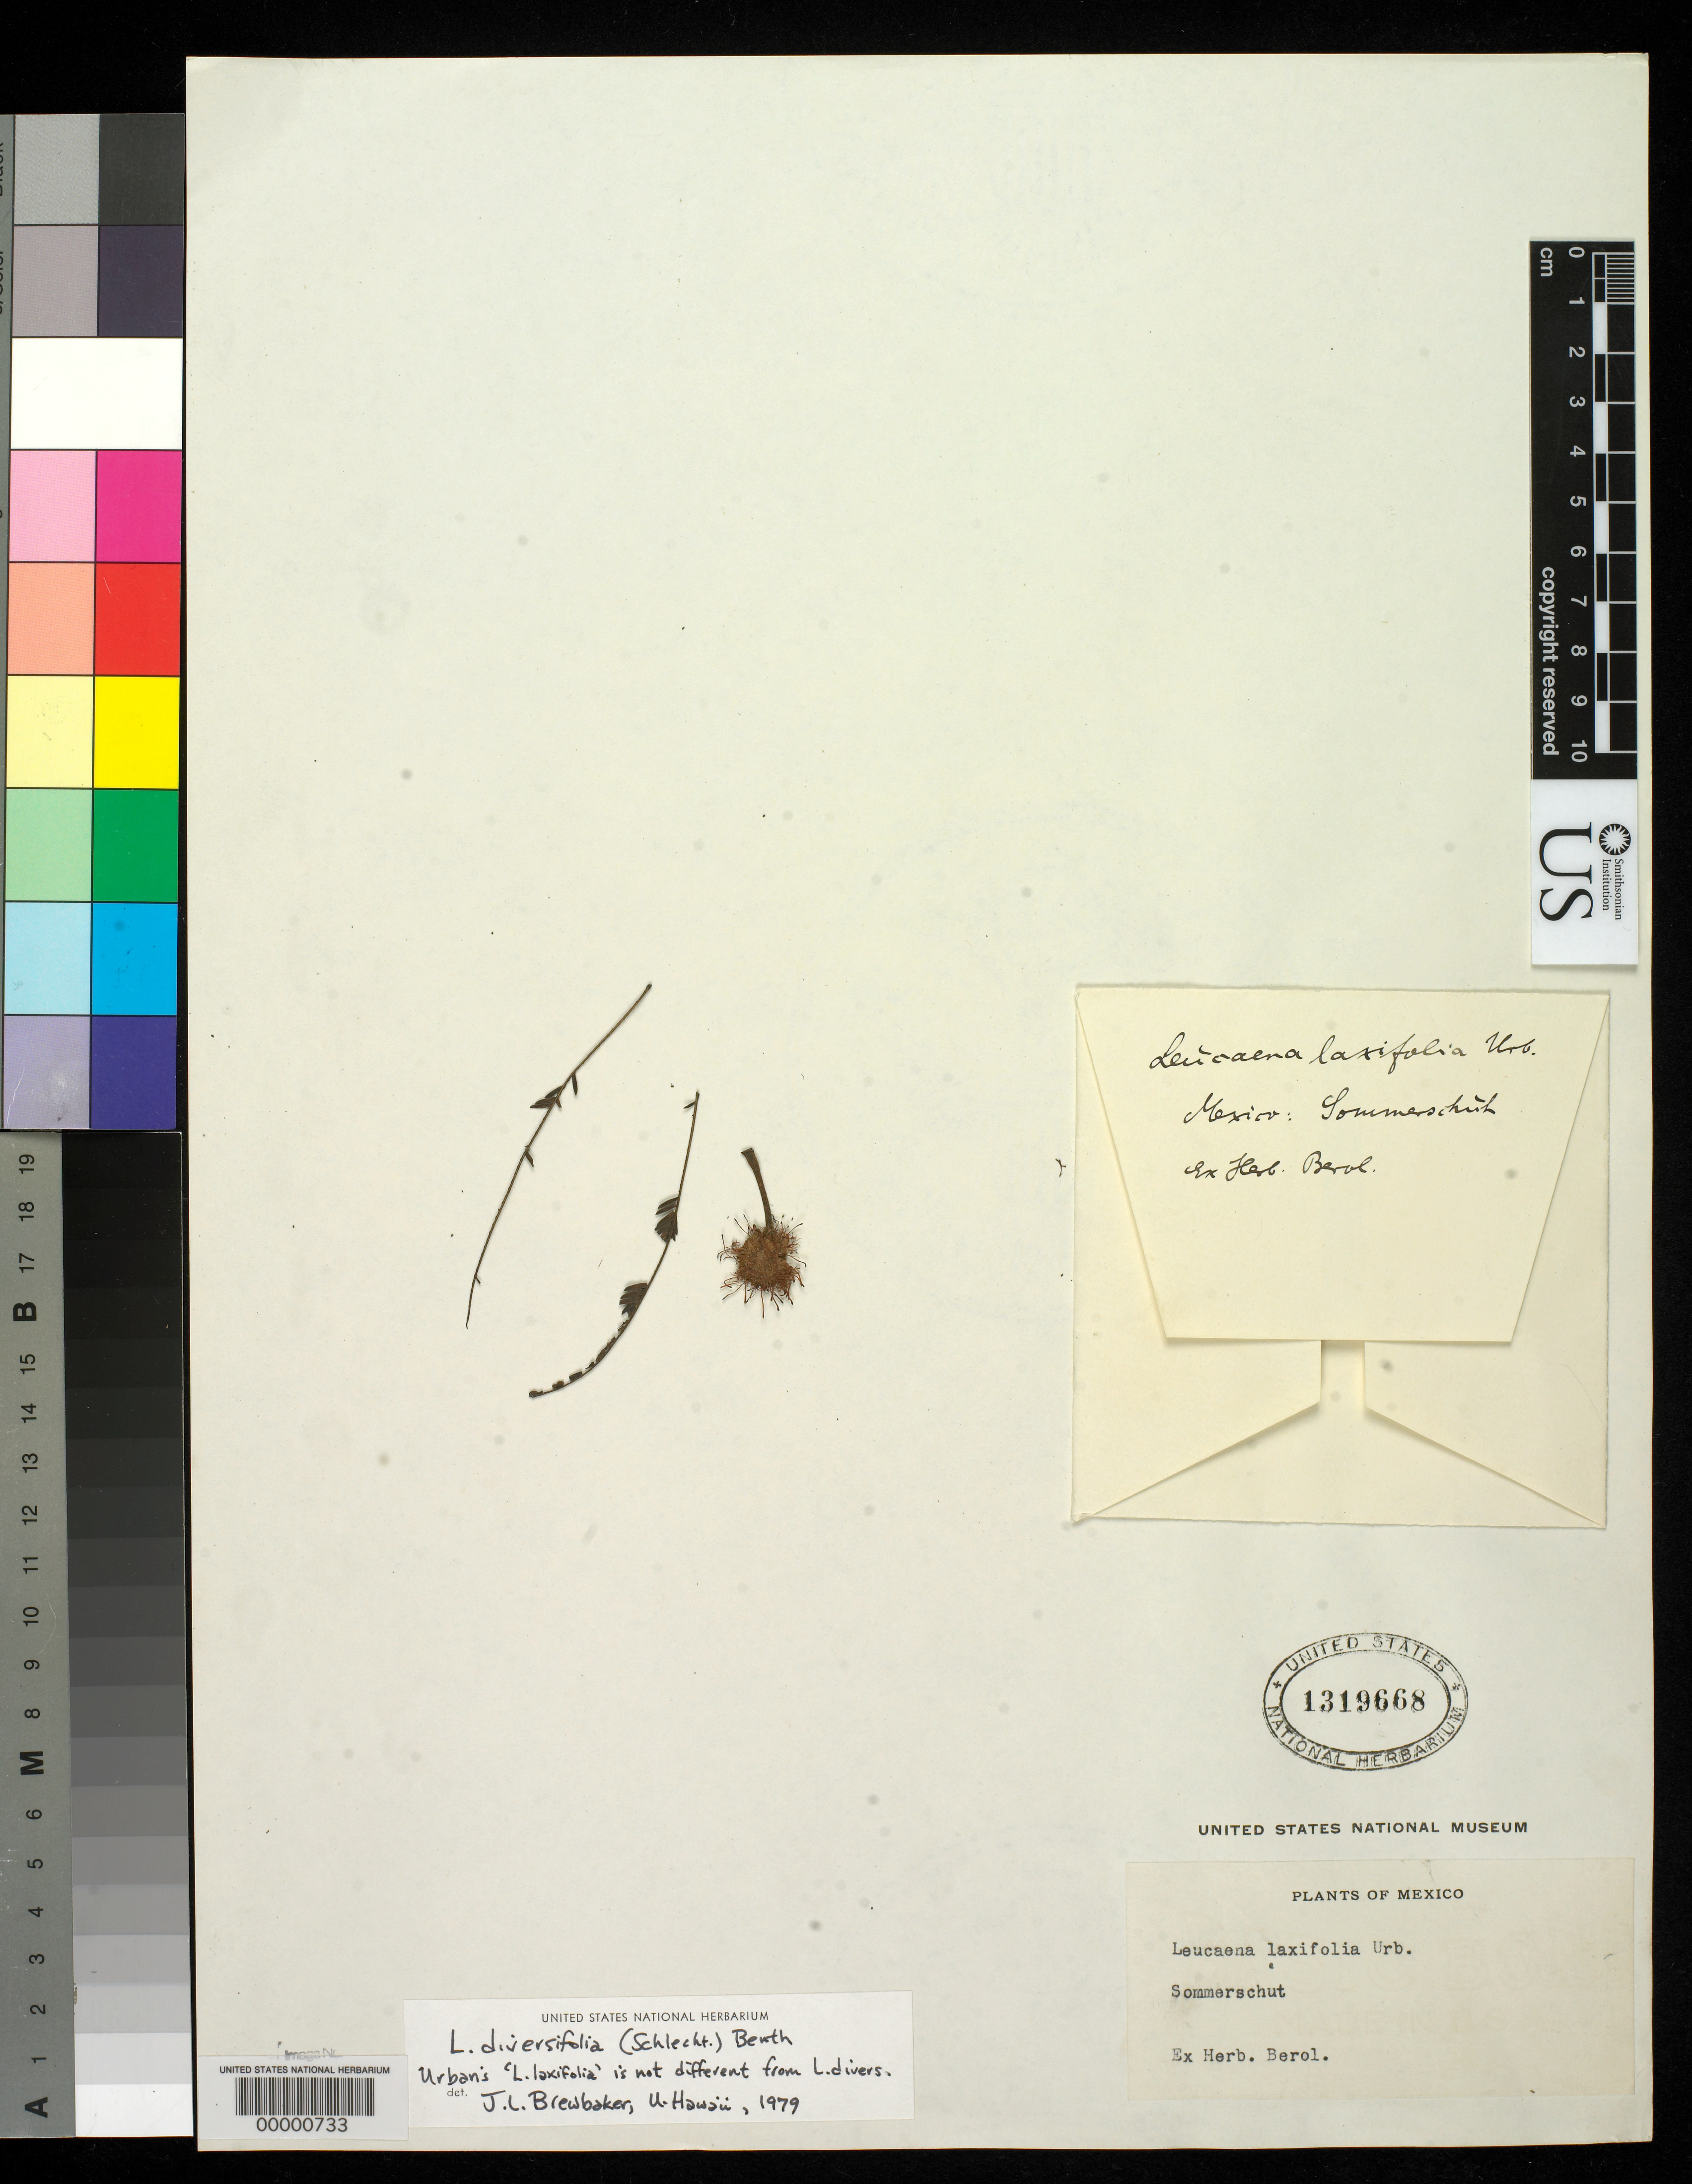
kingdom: Plantae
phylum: Tracheophyta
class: Magnoliopsida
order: Fabales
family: Fabaceae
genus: Leucaena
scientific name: Leucaena laxifolia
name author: Urb.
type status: Type Material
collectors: -. Sommerschut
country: Mexico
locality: E of Monserrat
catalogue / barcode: US 1319668